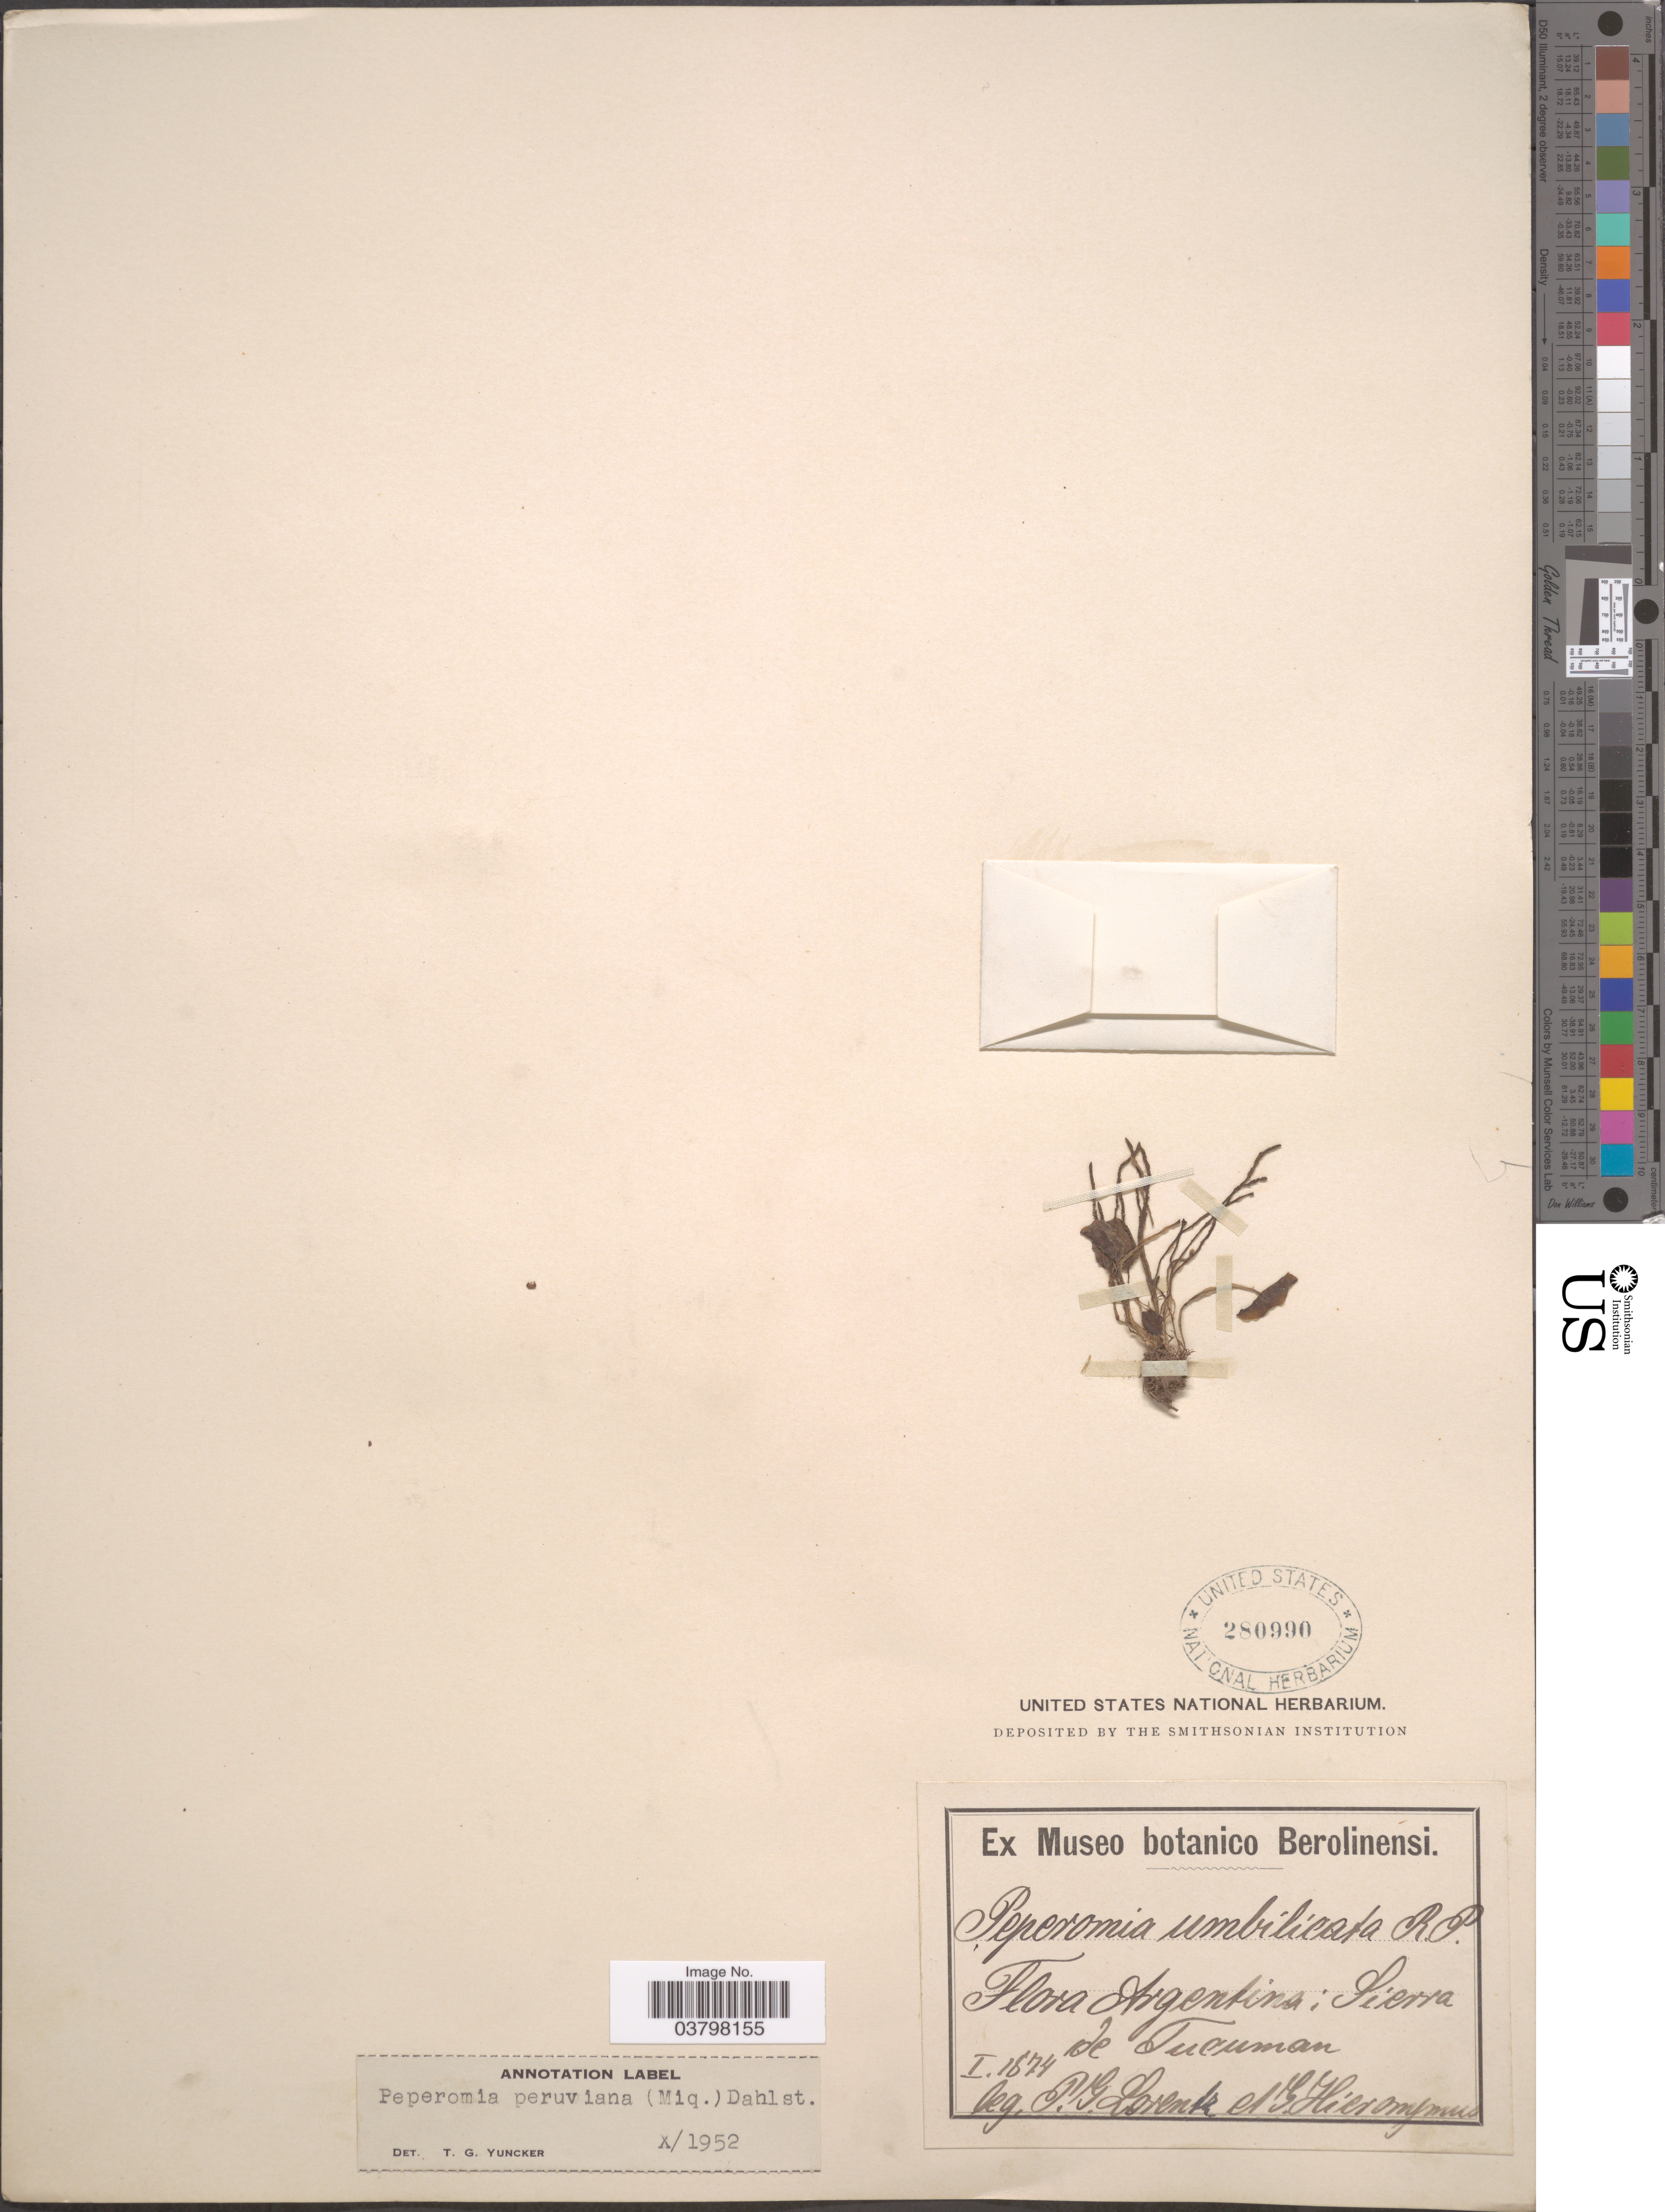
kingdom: Plantae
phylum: Tracheophyta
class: Magnoliopsida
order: Piperales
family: Piperaceae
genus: Peperomia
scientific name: Peperomia peruviana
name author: (Miq.) Dahlst.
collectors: P. G. Lorentz & G. H. Hieronymus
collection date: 1874-01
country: Argentina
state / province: Tucuman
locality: Sierra de Tucuman.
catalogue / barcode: US 280990